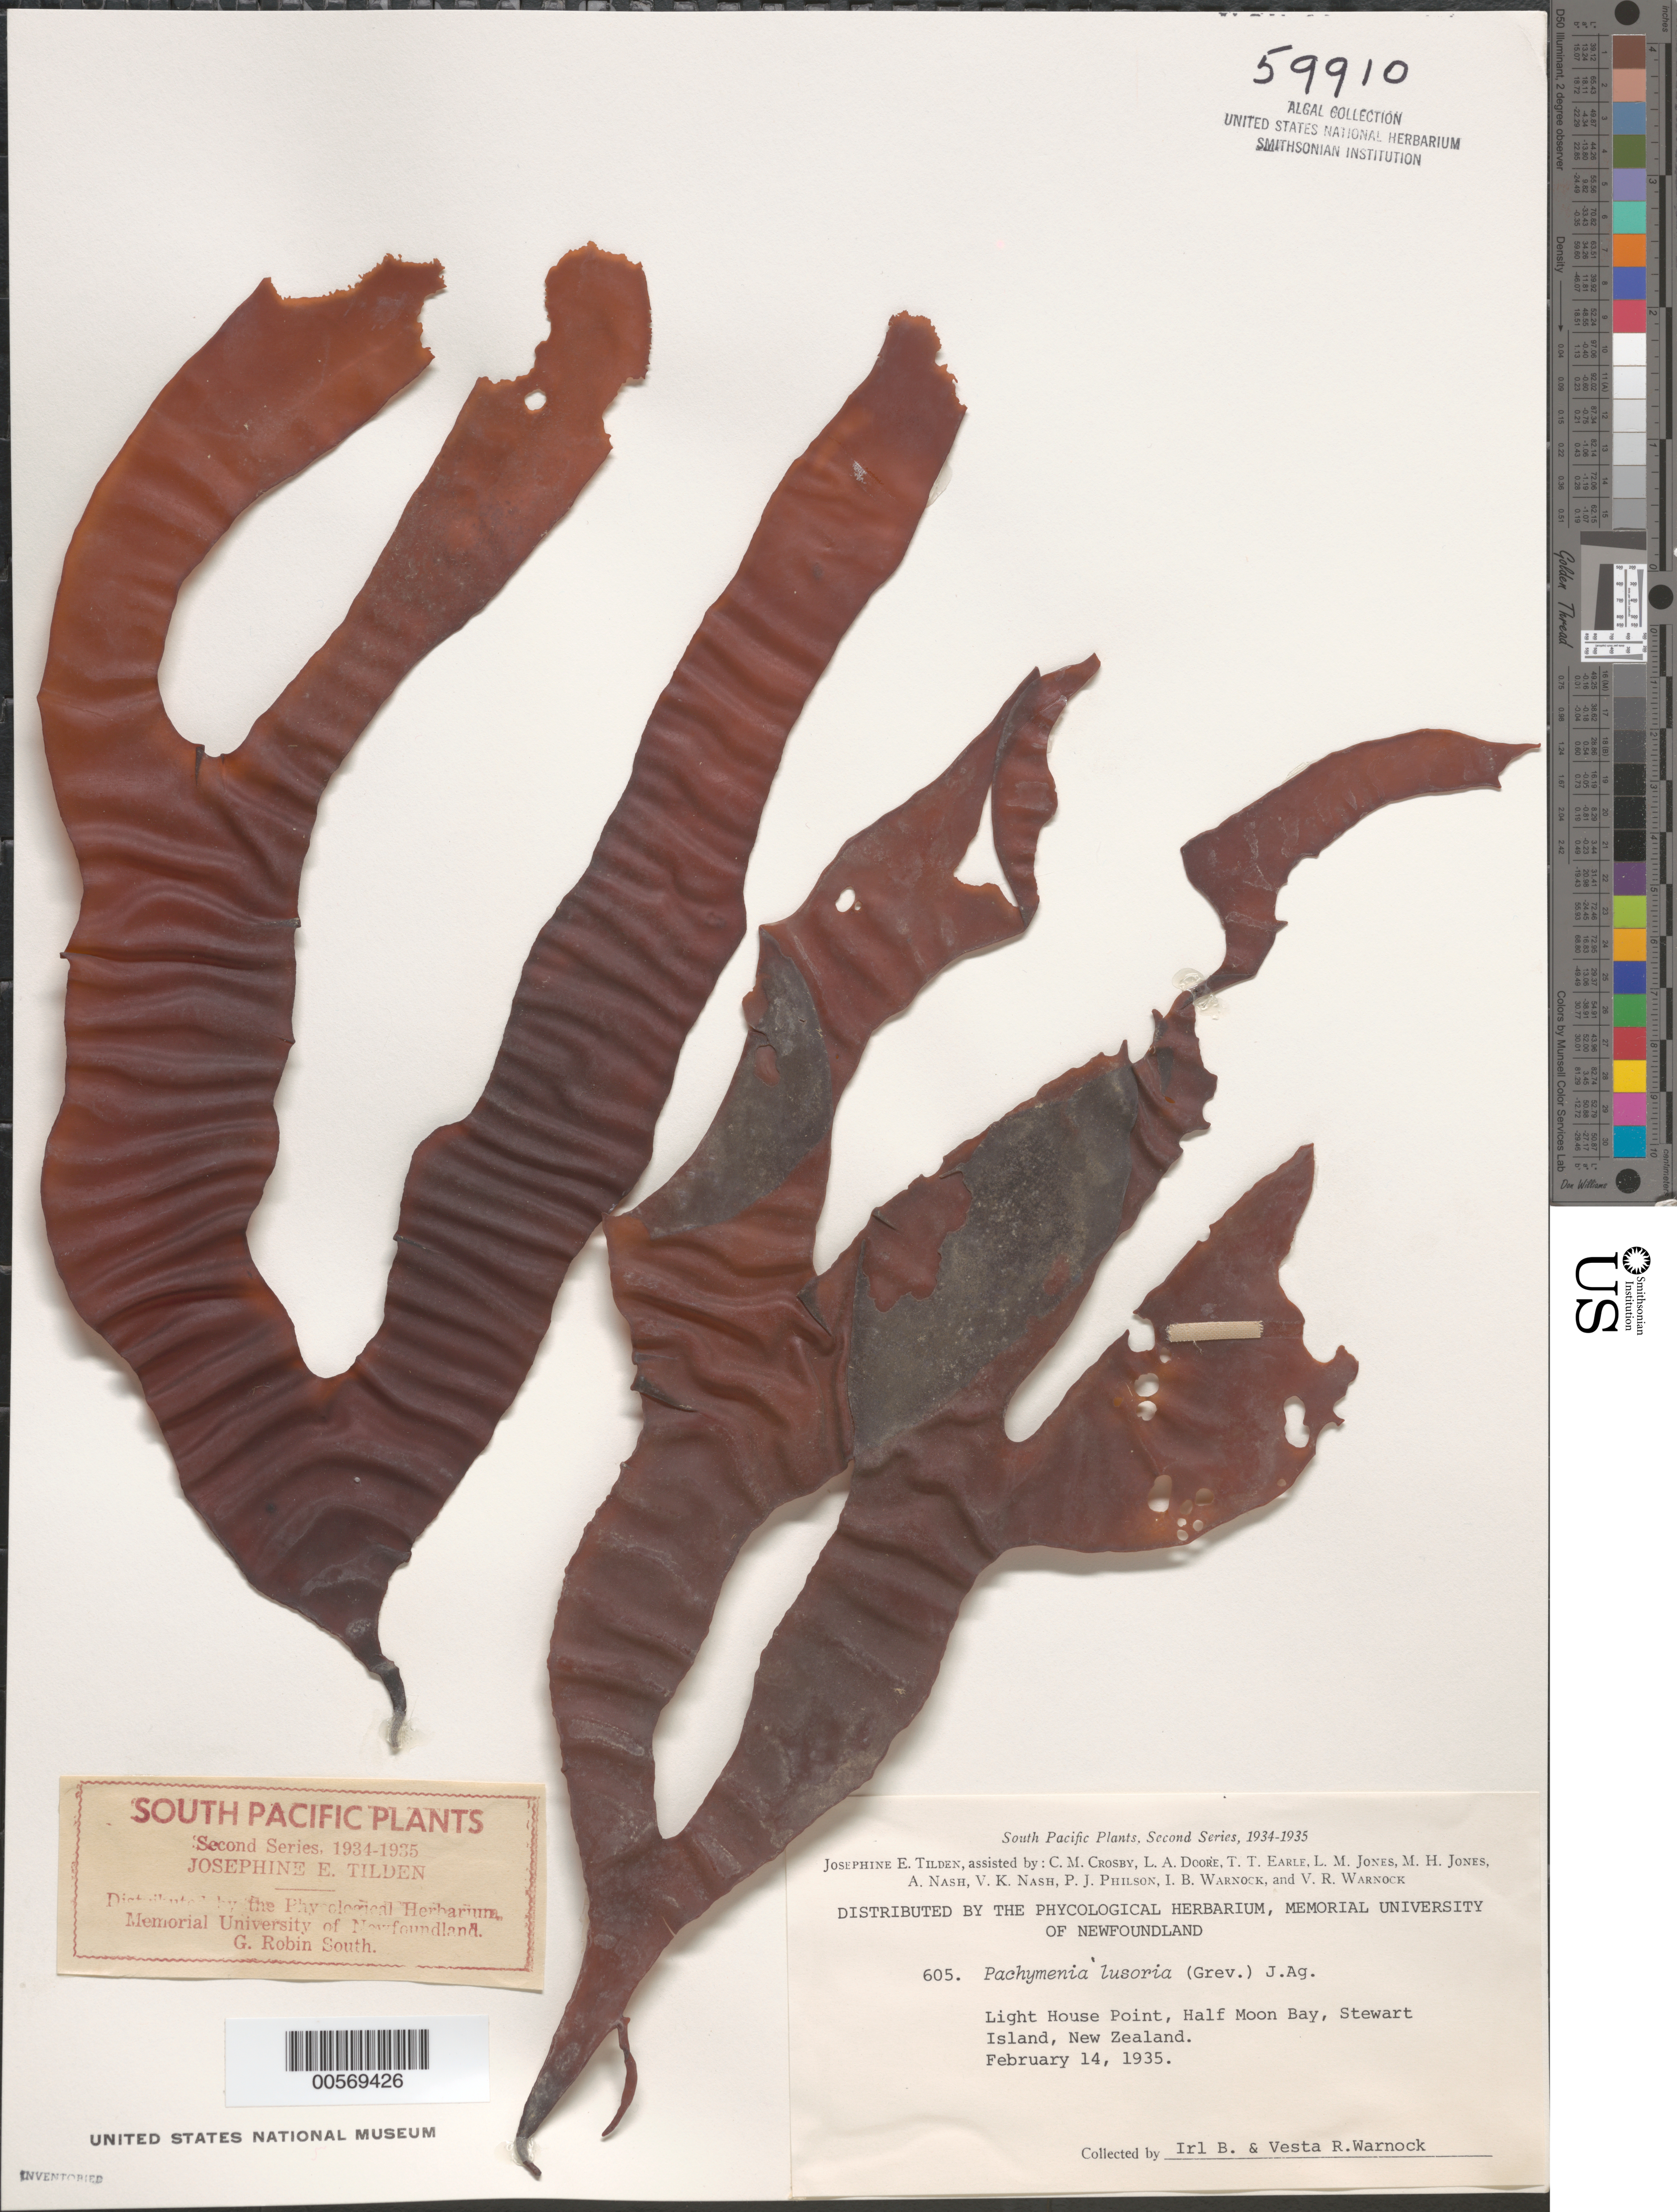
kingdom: Plantae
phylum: Rhodophyta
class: Florideophyceae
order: Halymeniales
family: Halymeniaceae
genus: Pachymenia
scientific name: Pachymenia lusoria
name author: (Greville) J. Agardh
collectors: I. Warnock & V. Warnock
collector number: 605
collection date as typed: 14 Feb 1935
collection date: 1935-02-14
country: New Zealand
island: Stewart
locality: Lighthouse point, half moon bay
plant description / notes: Tilden, South Pacific Plants, Second Series, 1934-1935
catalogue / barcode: US 59910